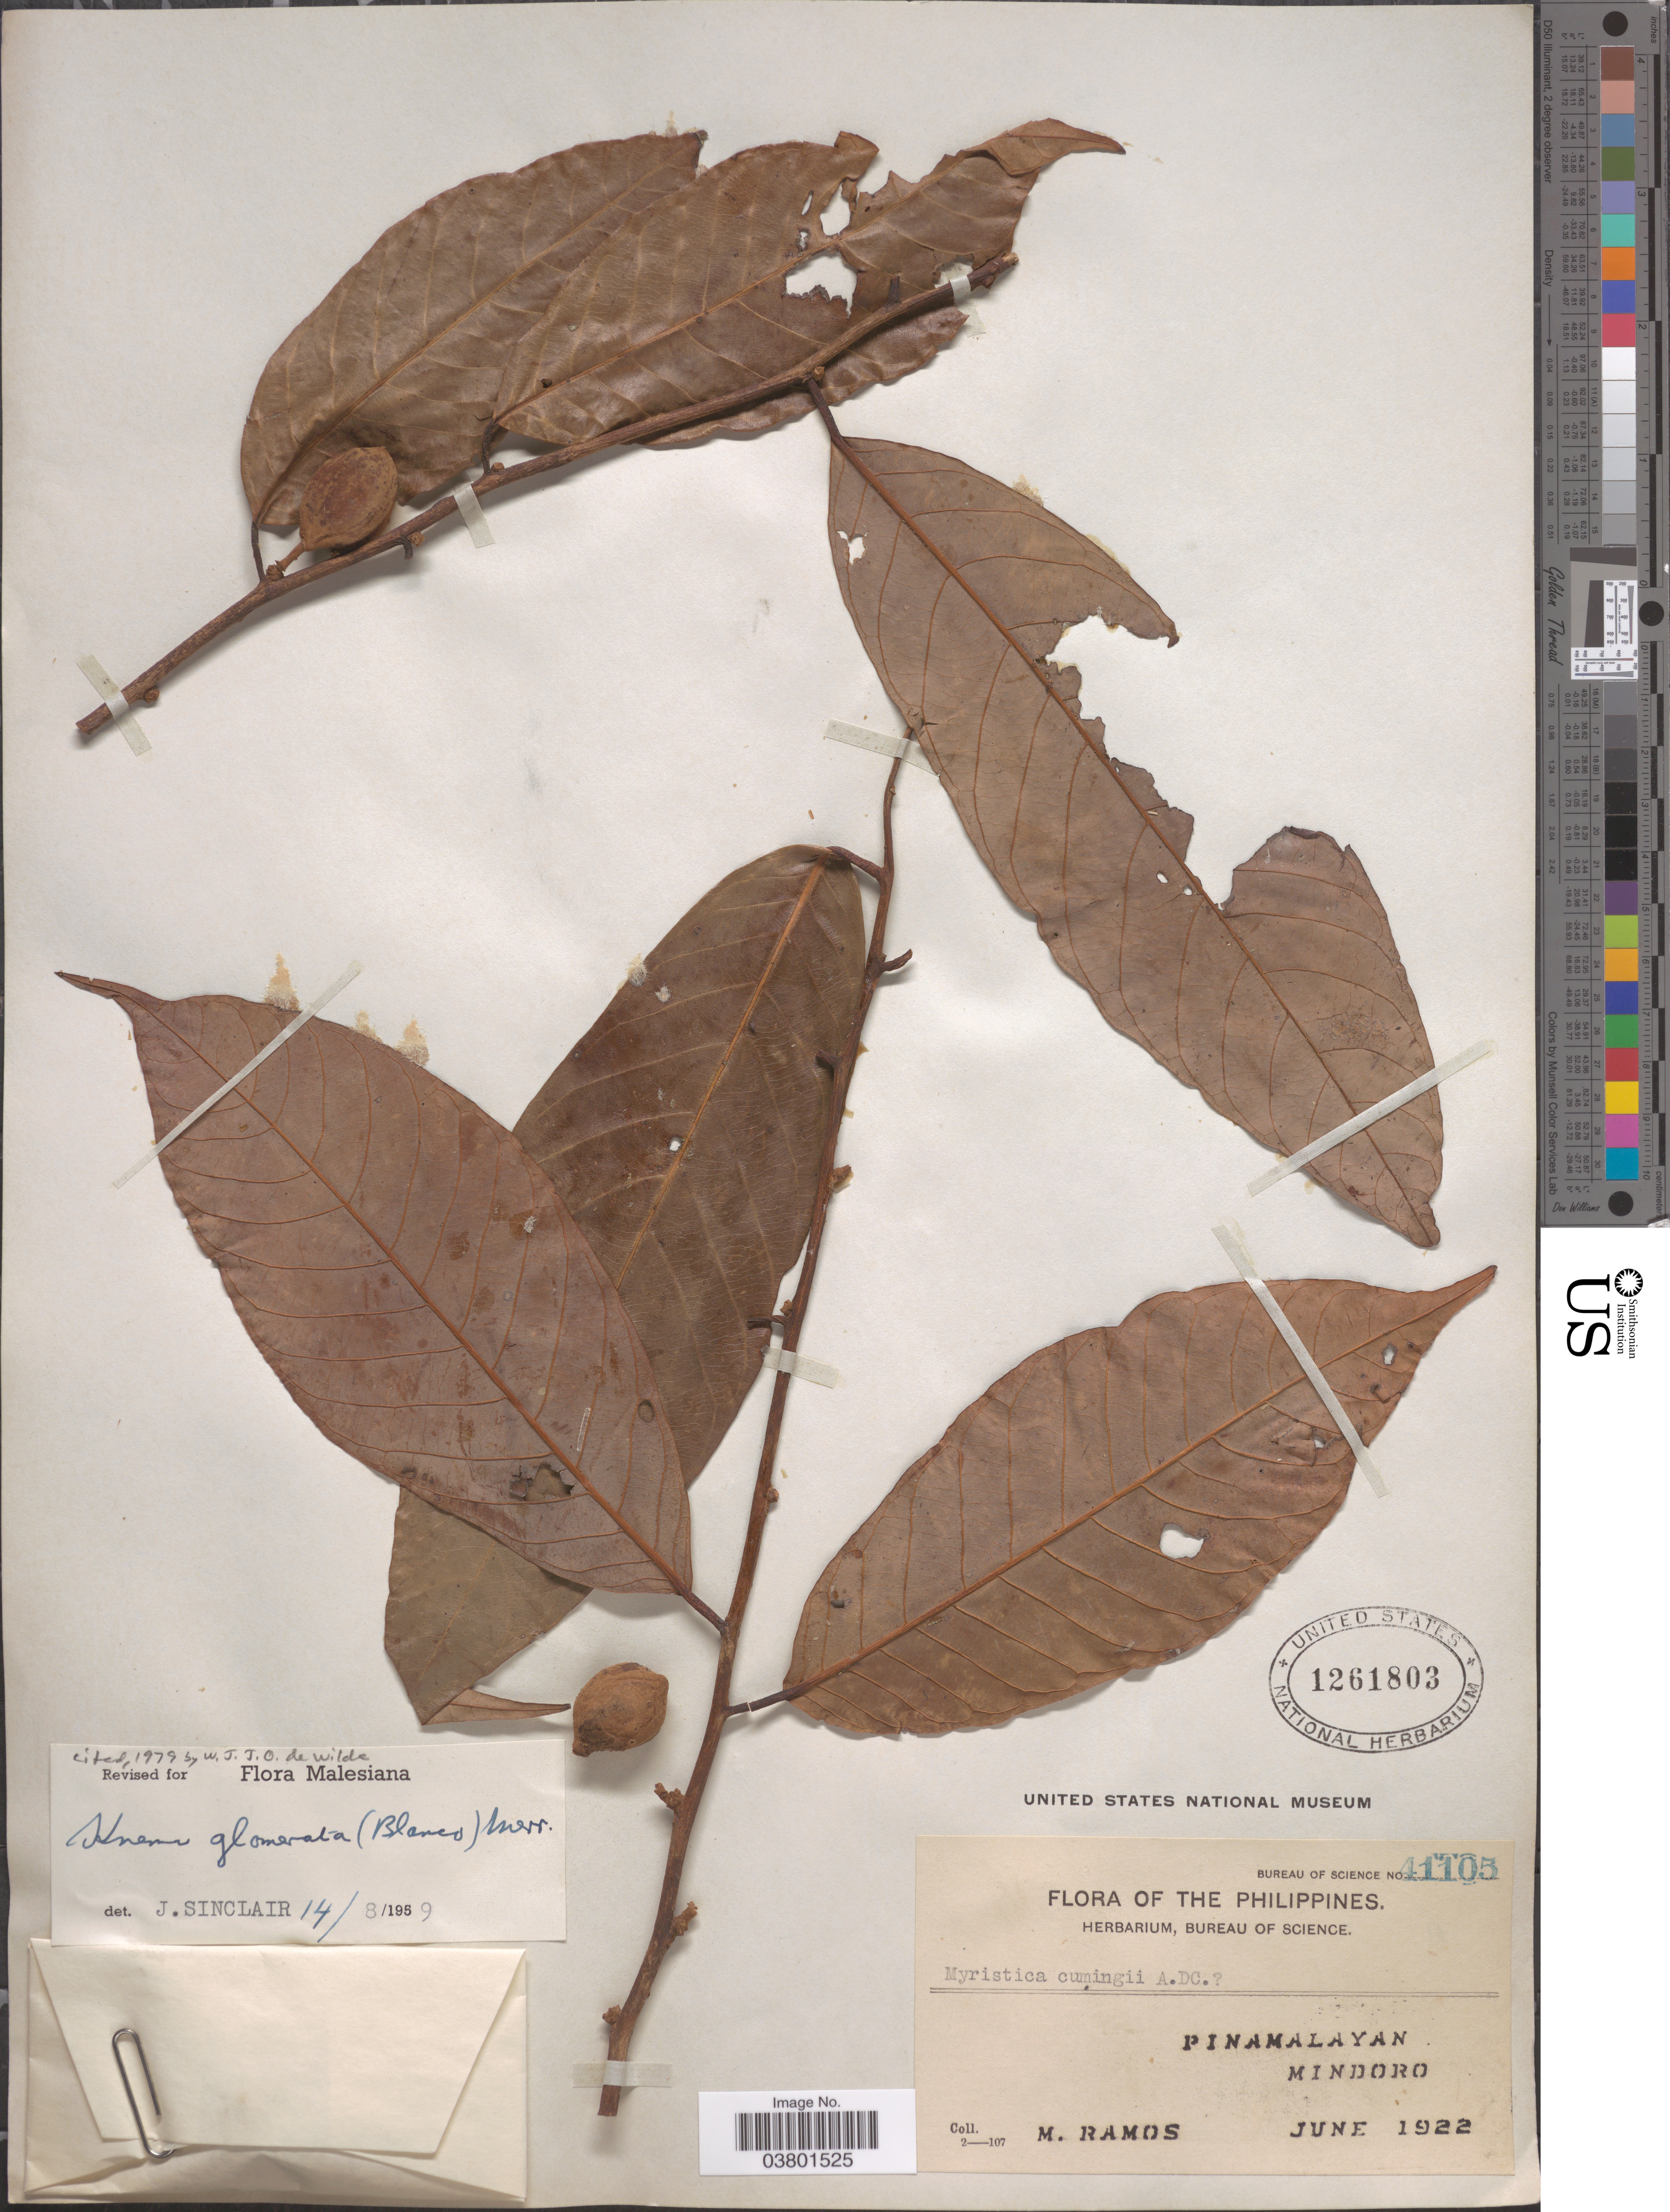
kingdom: Plantae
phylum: Tracheophyta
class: Magnoliopsida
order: Magnoliales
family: Myristicaceae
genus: Knema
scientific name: Knema glomerata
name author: (Blanco) Merr.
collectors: M. Ramos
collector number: Bureau of Science 41105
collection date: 1922-06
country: Philippines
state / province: Mimaropa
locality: Pinamalayan, Mindoro.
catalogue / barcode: US 1261803